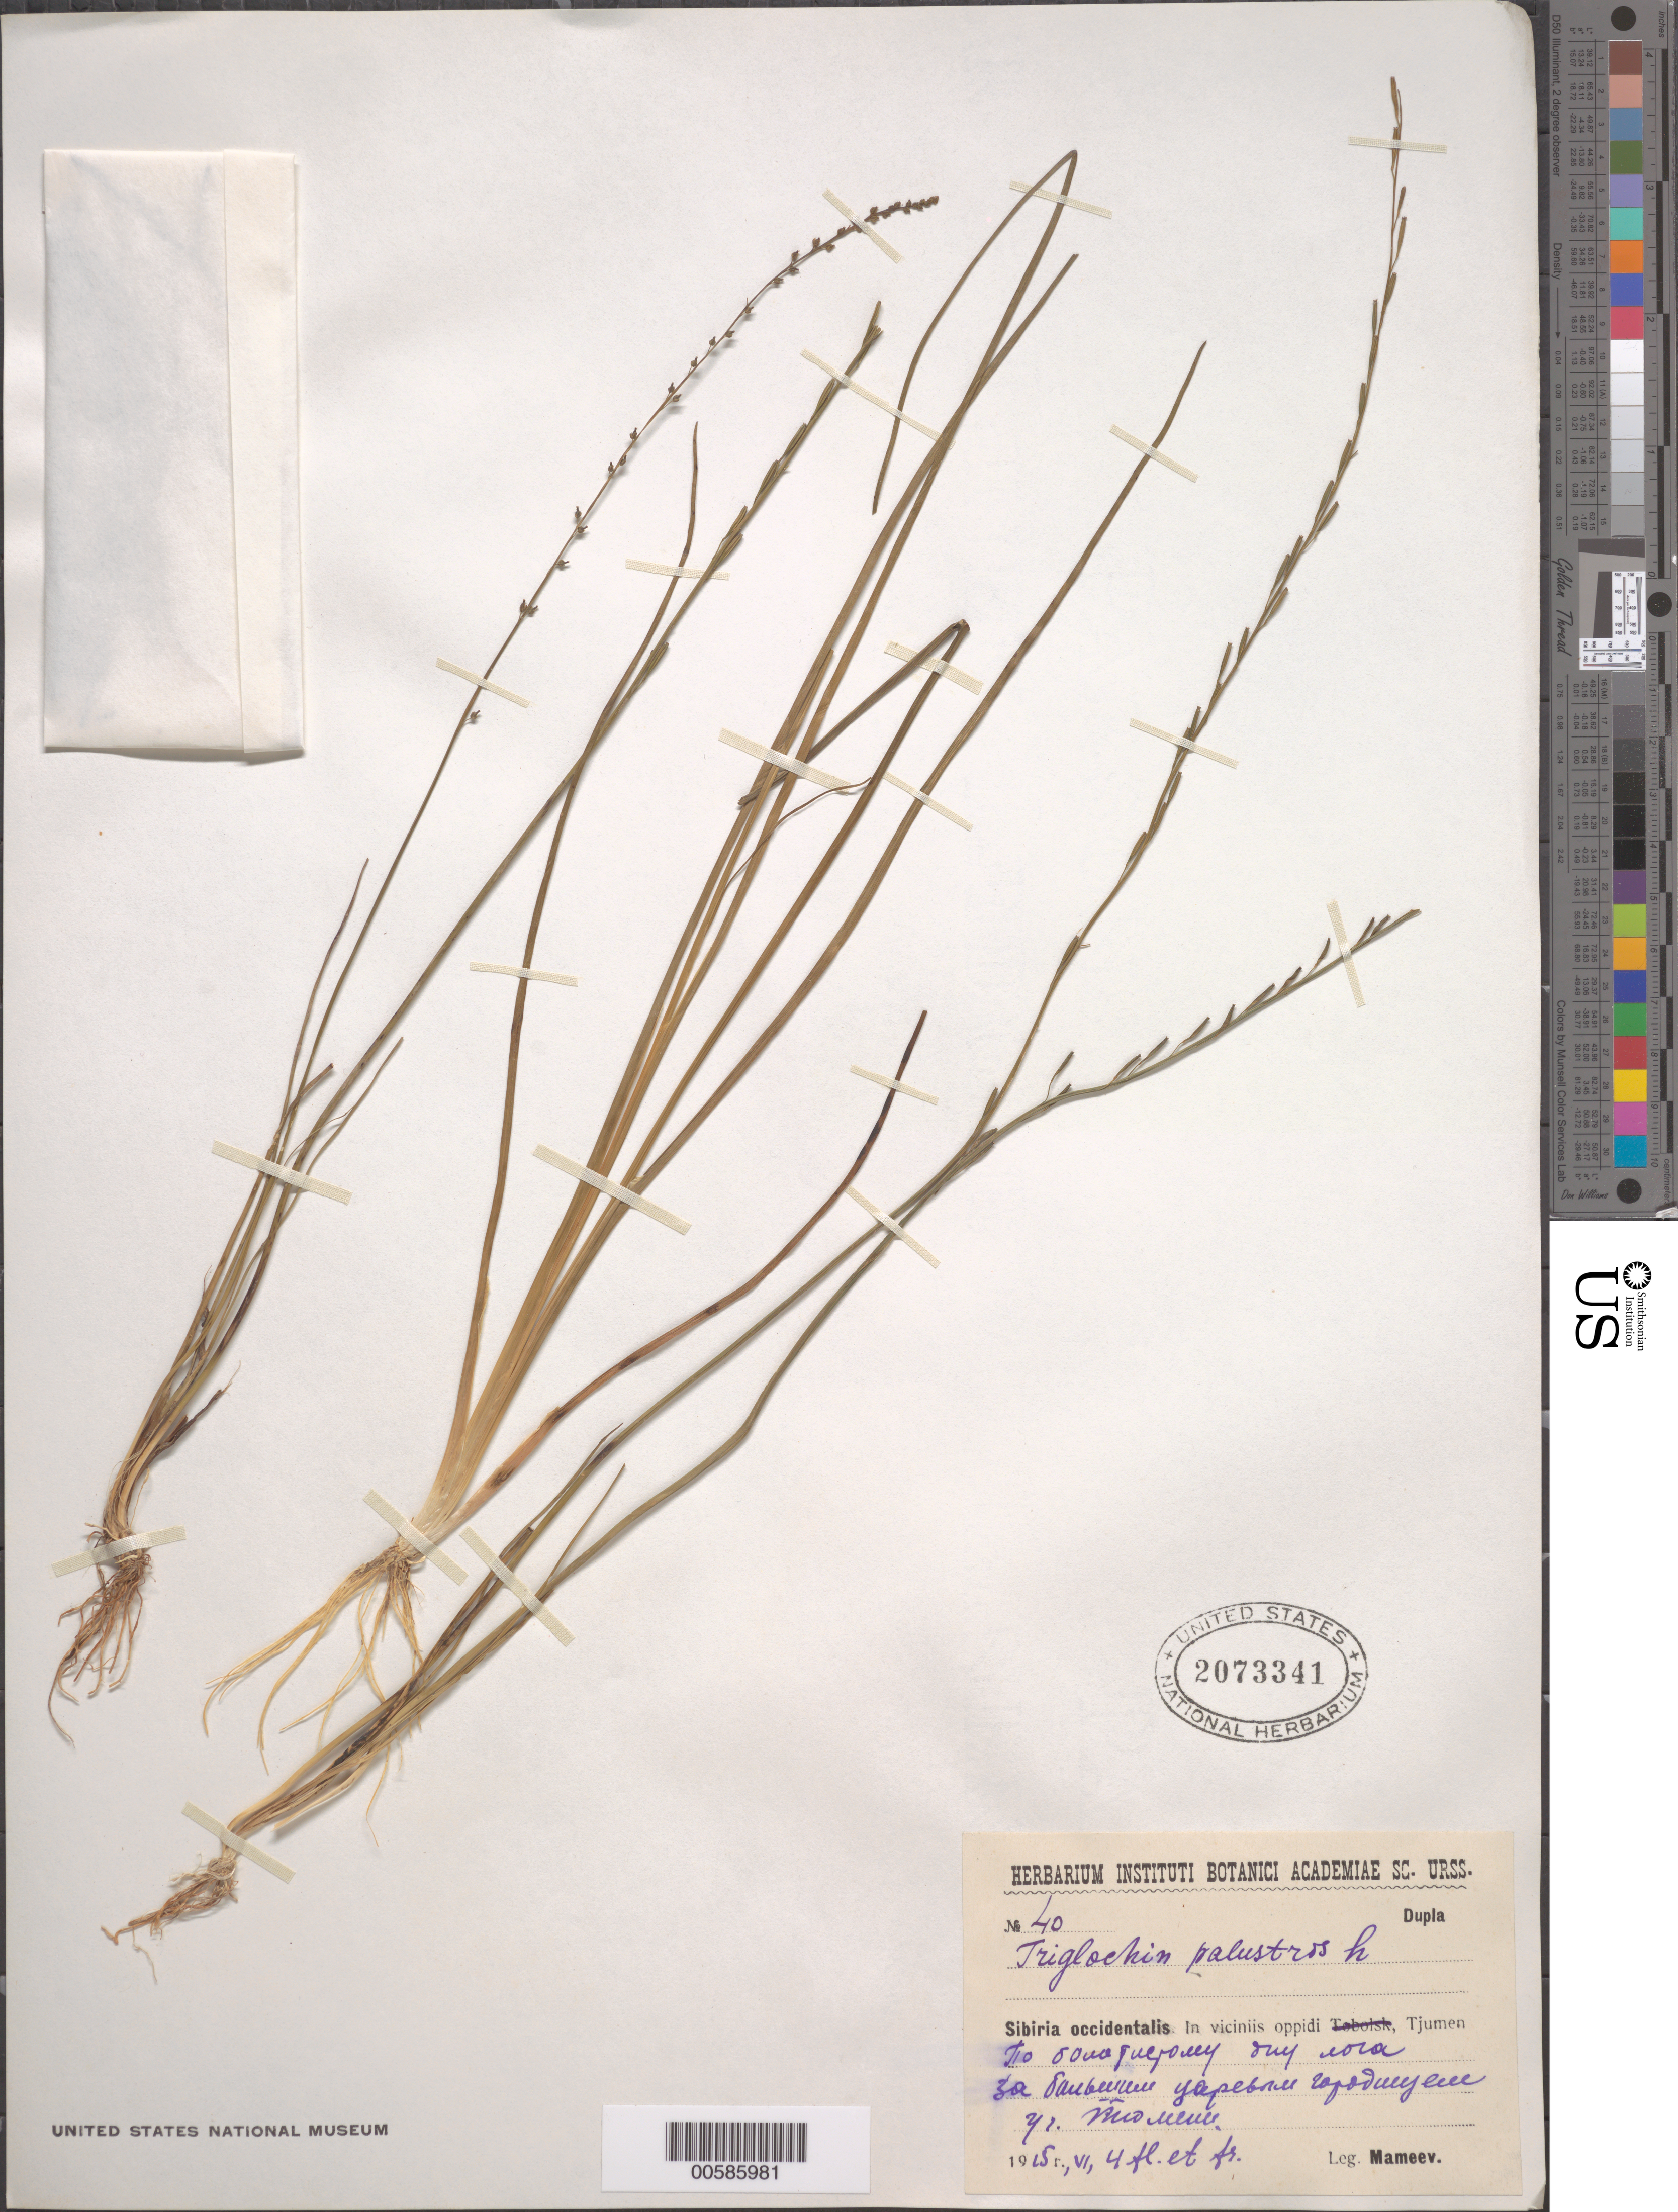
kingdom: Plantae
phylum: Tracheophyta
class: Liliopsida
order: Alismatales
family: Juncaginaceae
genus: Triglochin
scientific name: Triglochin palustris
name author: L.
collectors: -. Maneev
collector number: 40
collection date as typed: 04 Jun 1915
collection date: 1915-06-04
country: Russian Federation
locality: Siberia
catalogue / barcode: US 2073341